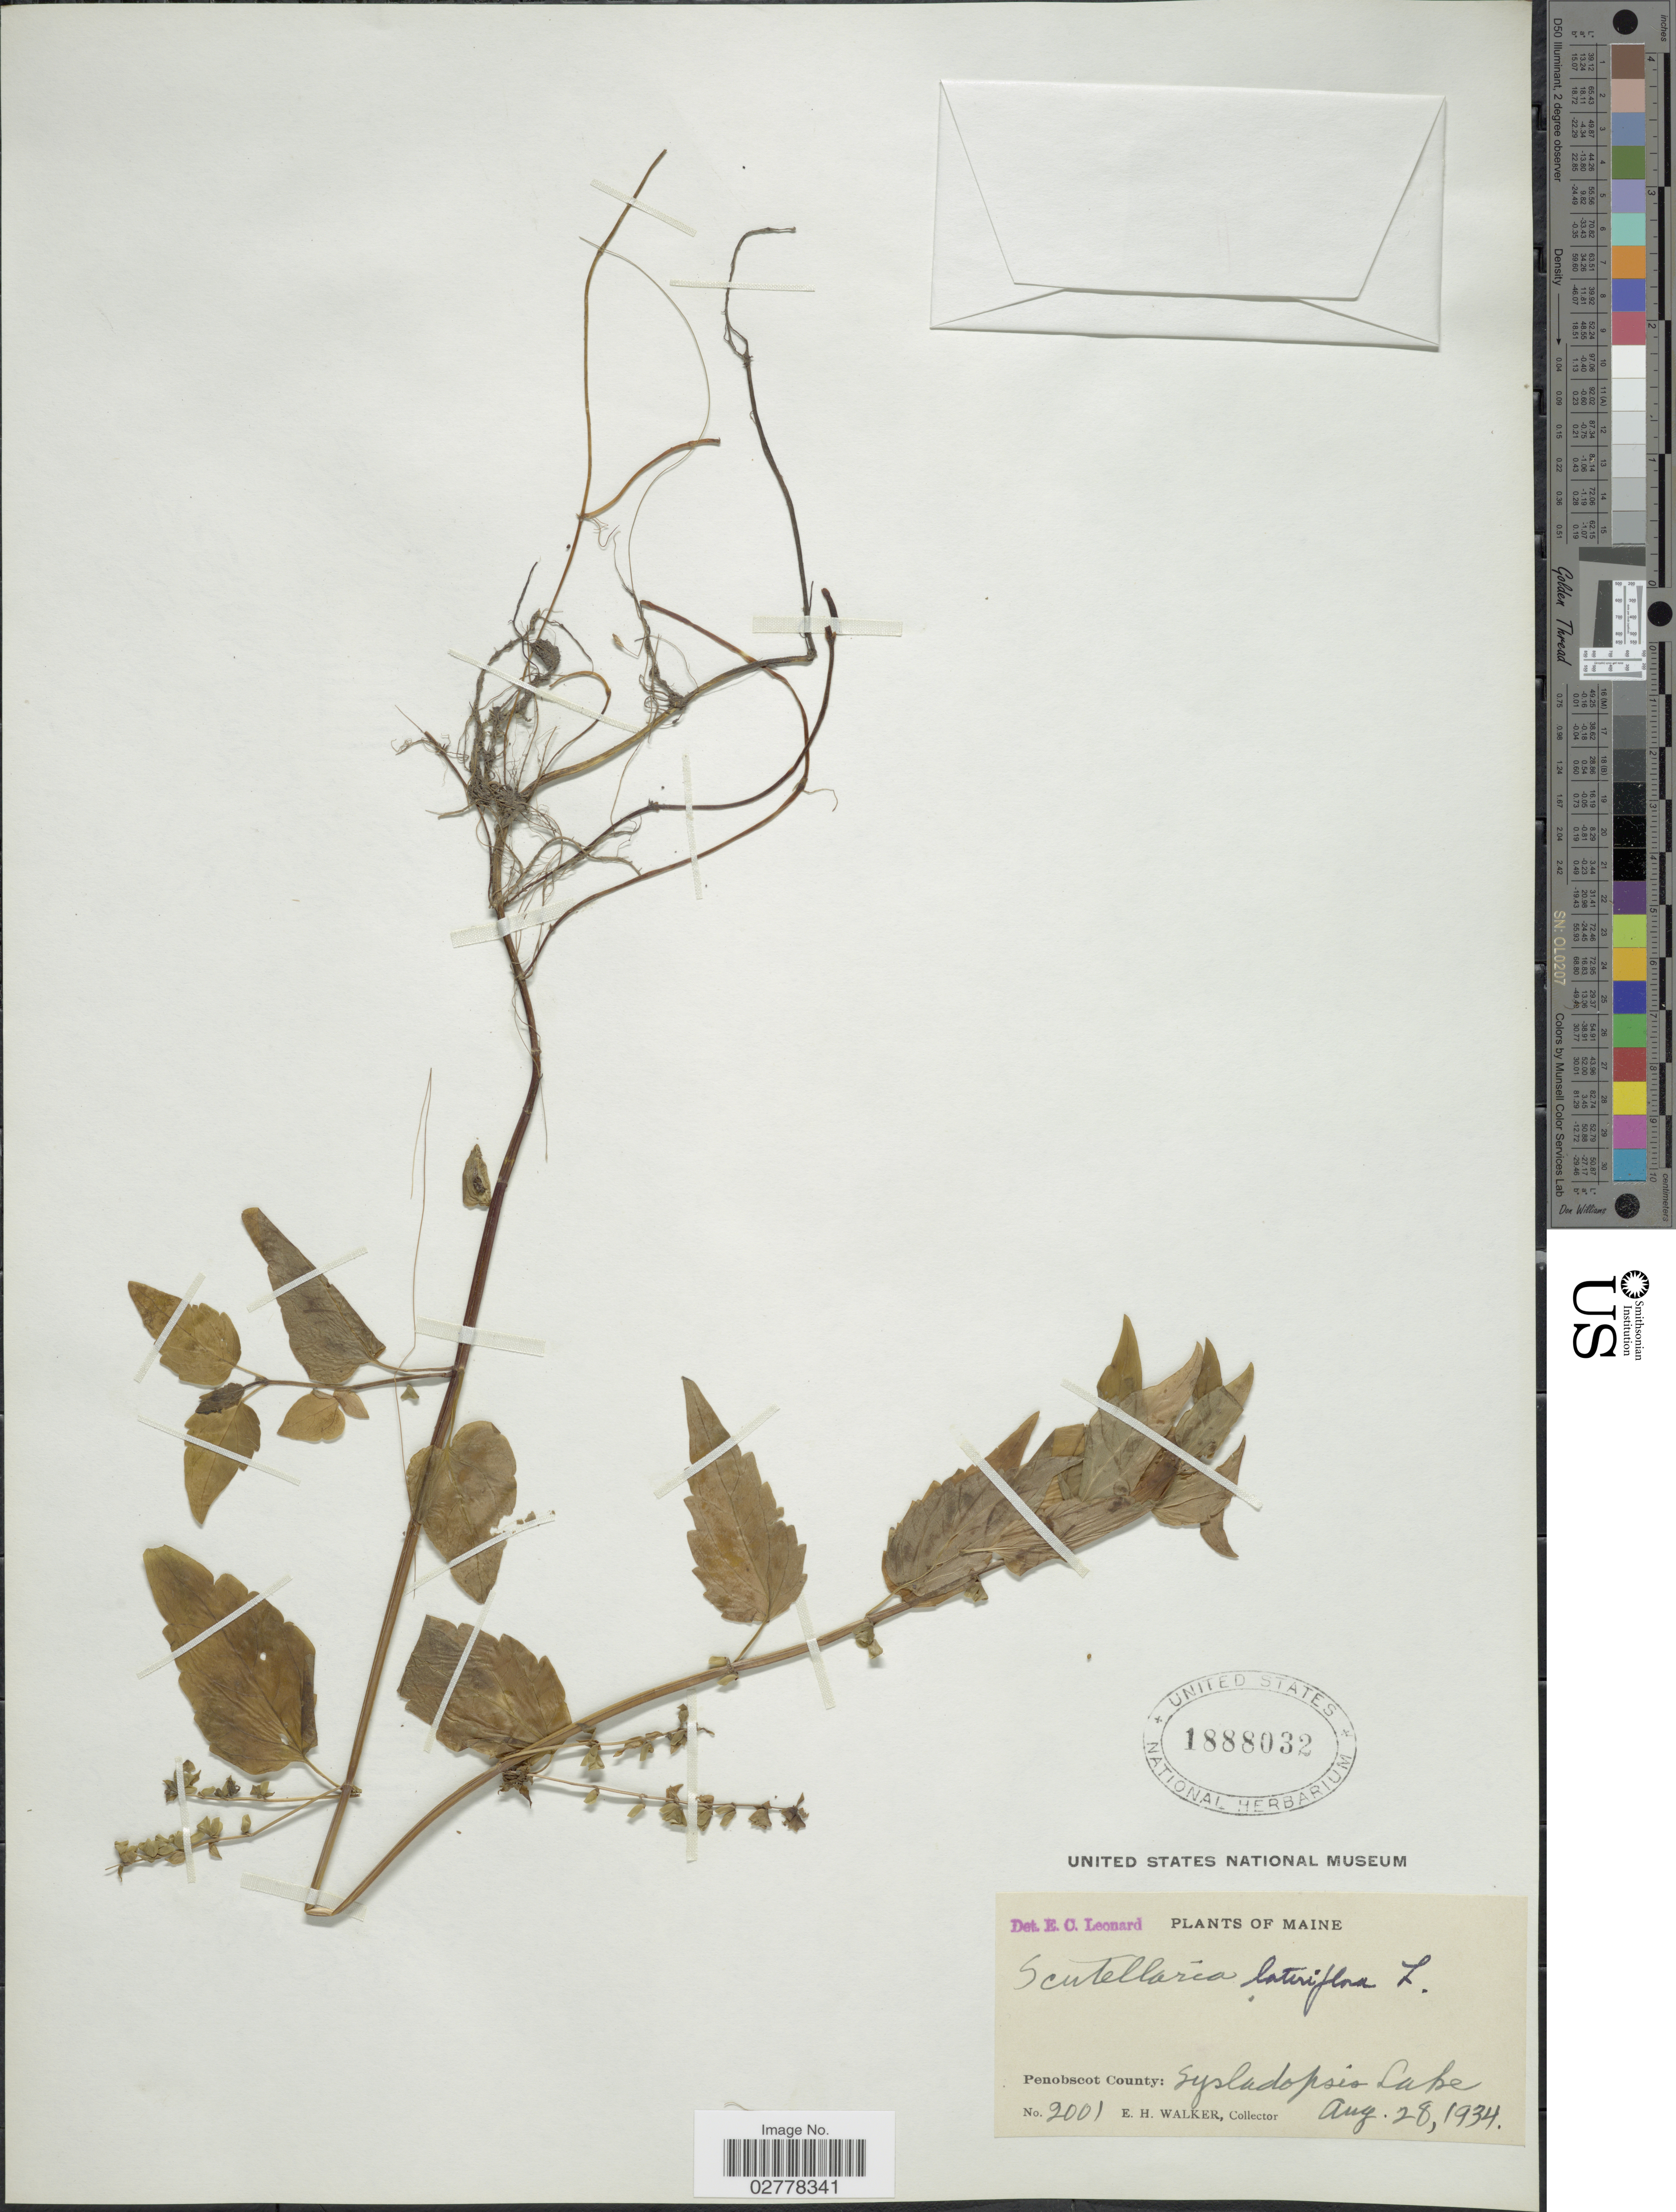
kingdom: Plantae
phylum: Tracheophyta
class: Magnoliopsida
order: Lamiales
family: Lamiaceae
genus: Scutellaria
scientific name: Scutellaria lateriflora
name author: L.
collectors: E. H. Walker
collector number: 2001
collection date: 1934-08-28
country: United States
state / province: Maine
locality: Penobscot County: Sysladopsis Lake.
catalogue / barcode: US 1888032